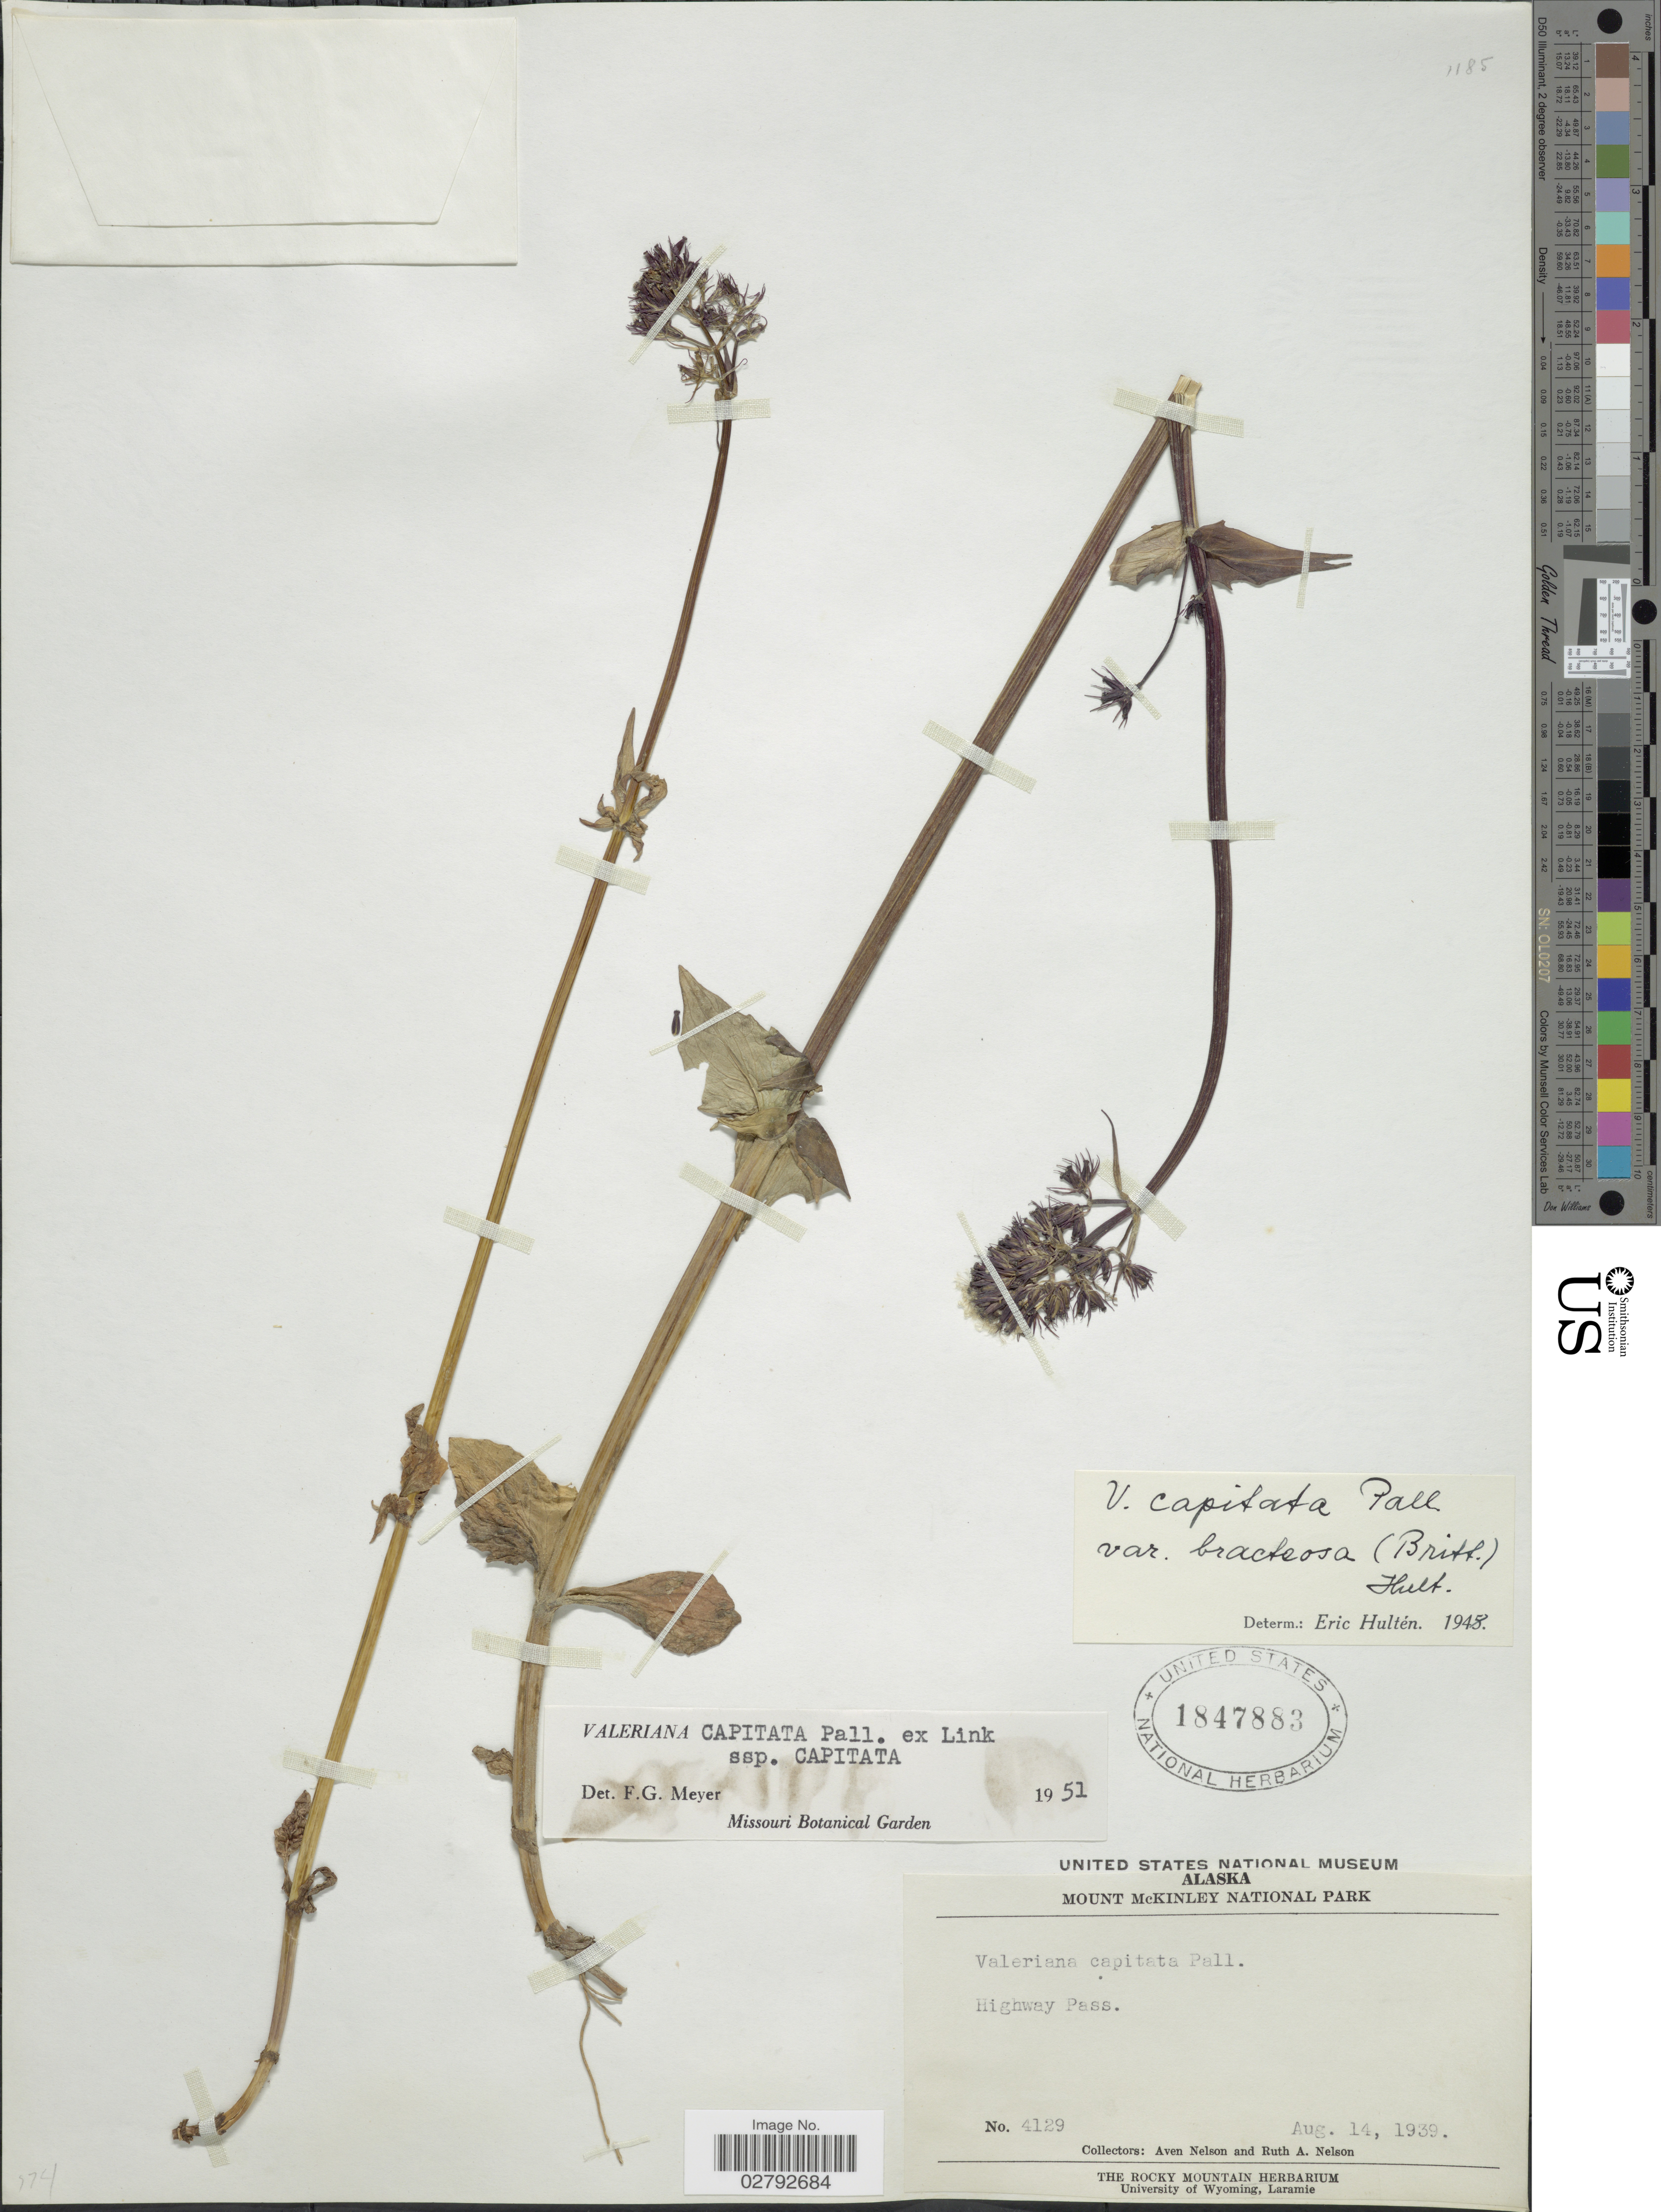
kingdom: Plantae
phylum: Tracheophyta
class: Magnoliopsida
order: Dipsacales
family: Caprifoliaceae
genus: Valeriana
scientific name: Valeriana capitata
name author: Link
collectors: A. Nelson & R. A. Nelson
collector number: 4129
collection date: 1939-08-14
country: United States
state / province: Alaska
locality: Mount McKinley National Park. Highway Pass.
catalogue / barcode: US 1847883